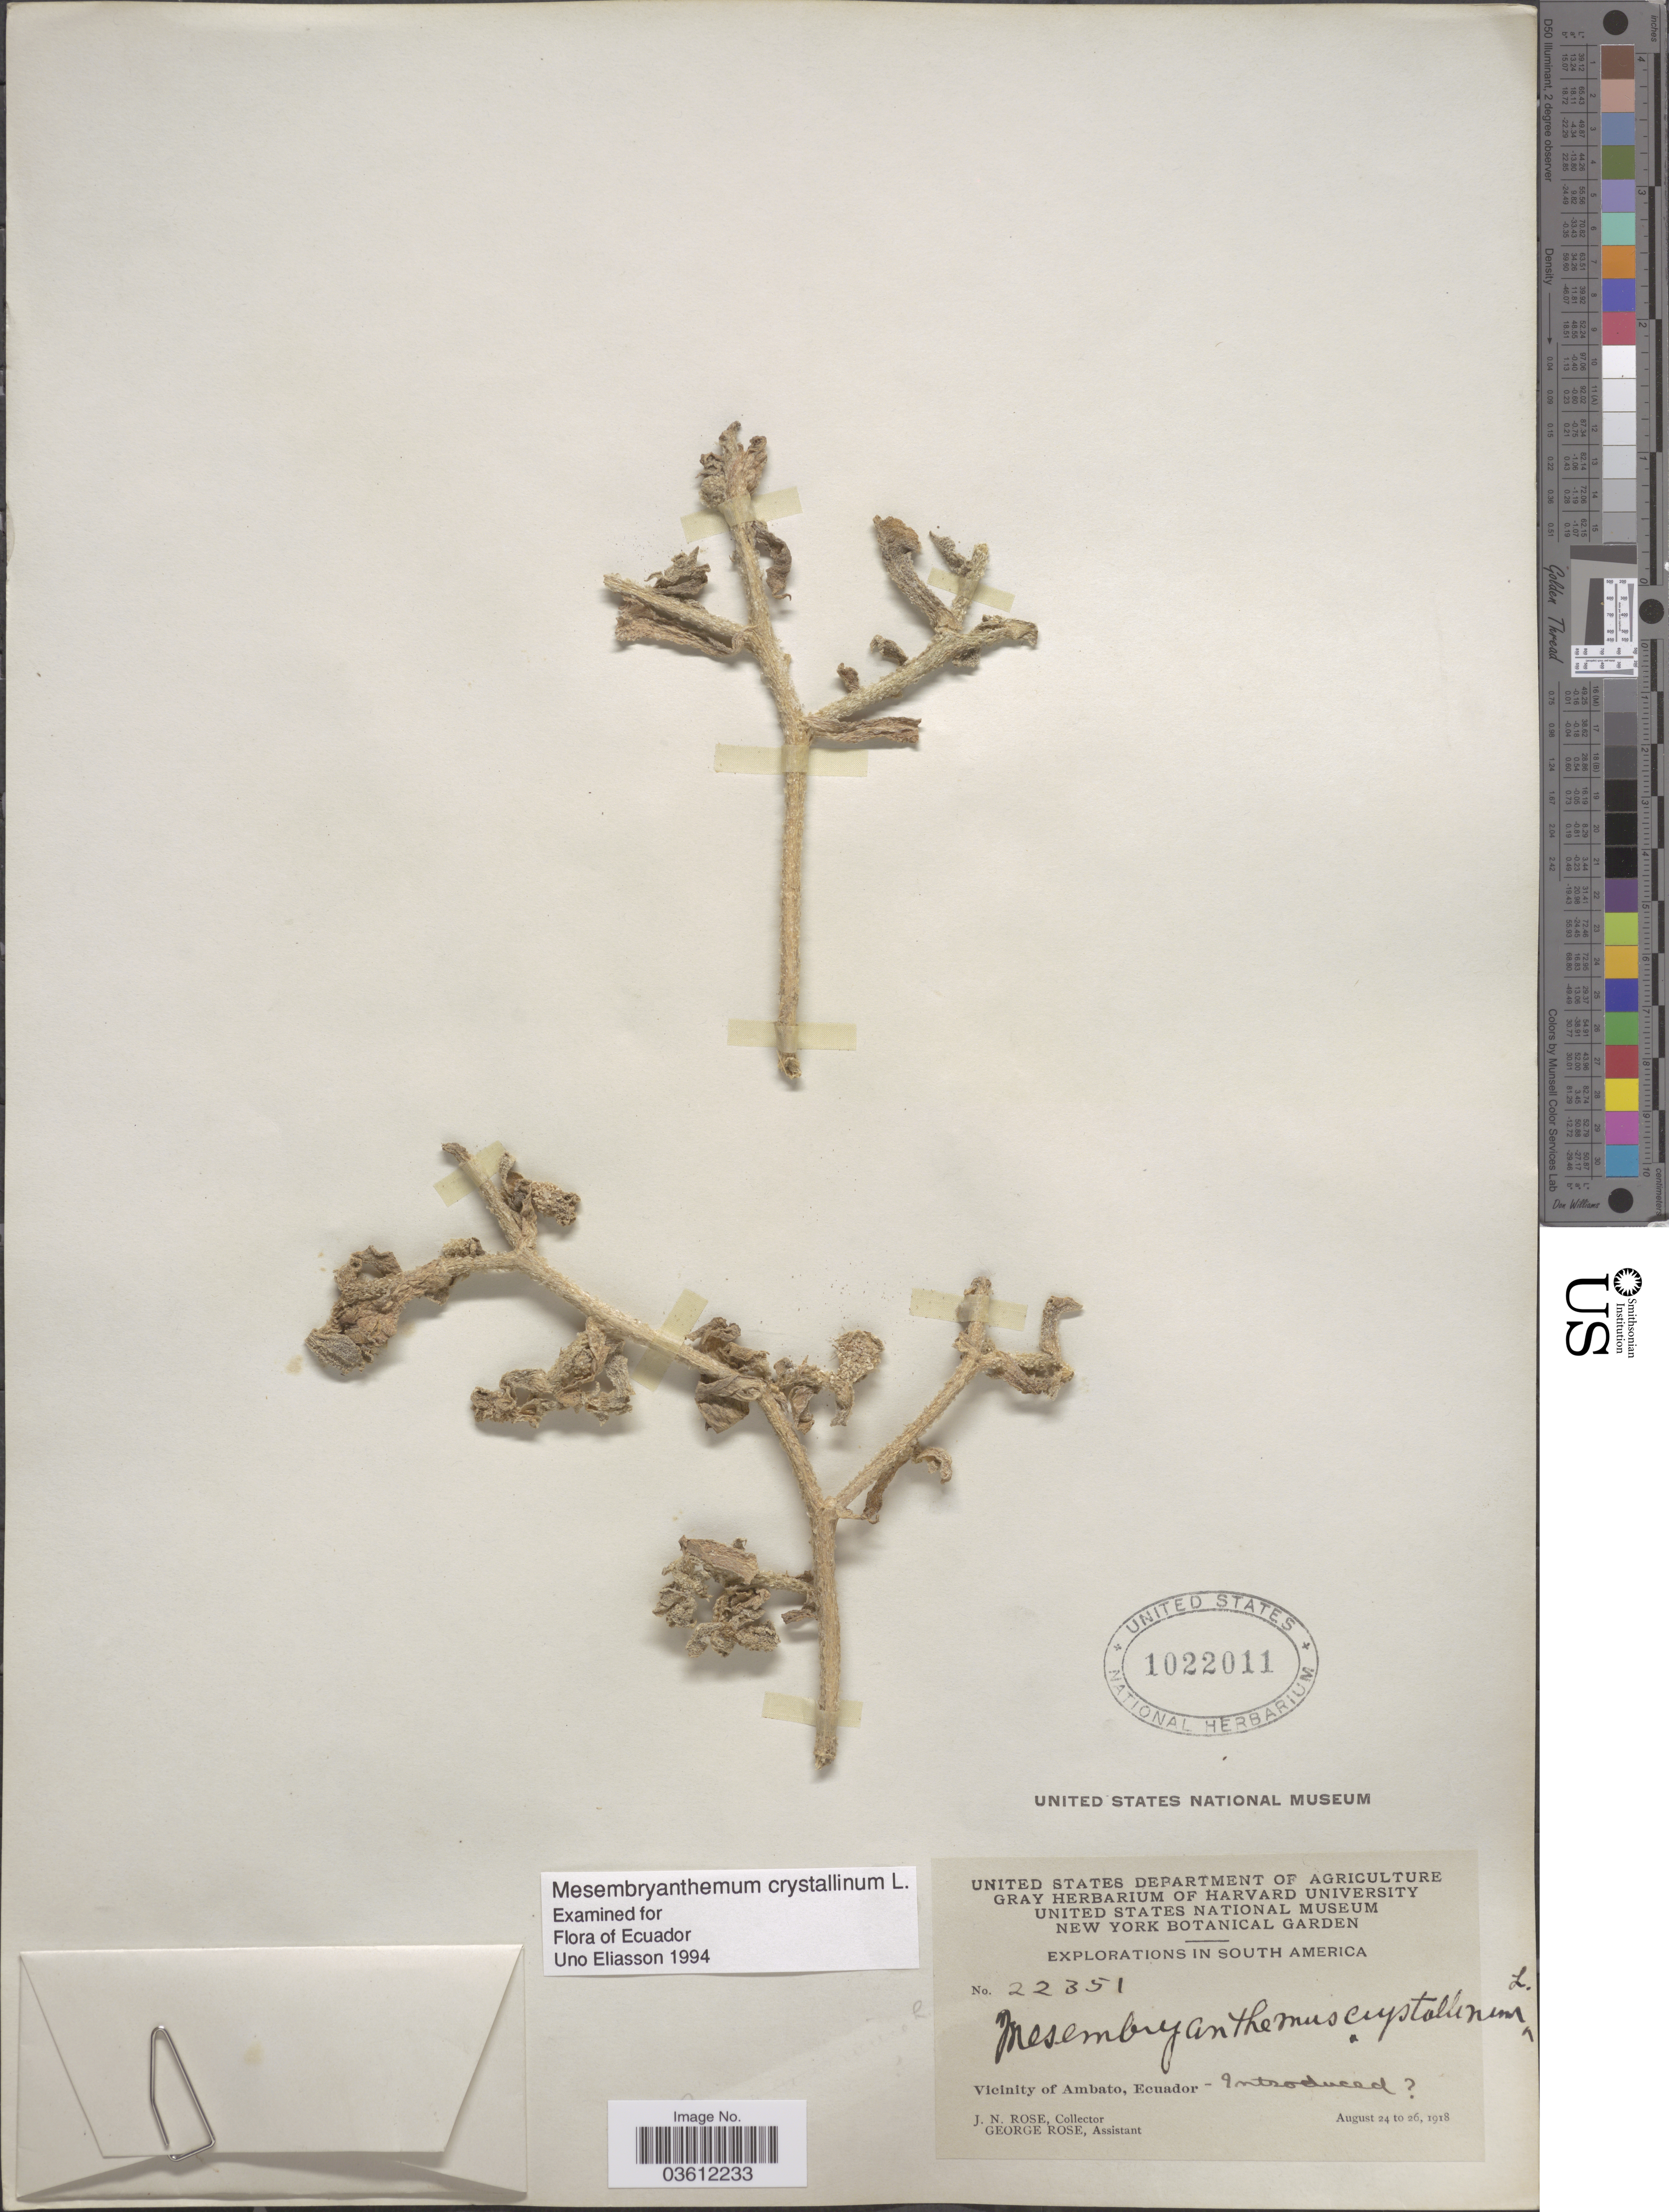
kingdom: Plantae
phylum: Tracheophyta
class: Magnoliopsida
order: Caryophyllales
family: Aizoaceae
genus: Mesembryanthemum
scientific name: Mesembryanthemum crystallinum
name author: L.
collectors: J. N. Rose & G. Rose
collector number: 22351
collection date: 1918-08-24/1918-08-26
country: Ecuador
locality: Vicinity of Ambato.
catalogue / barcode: US 1022011